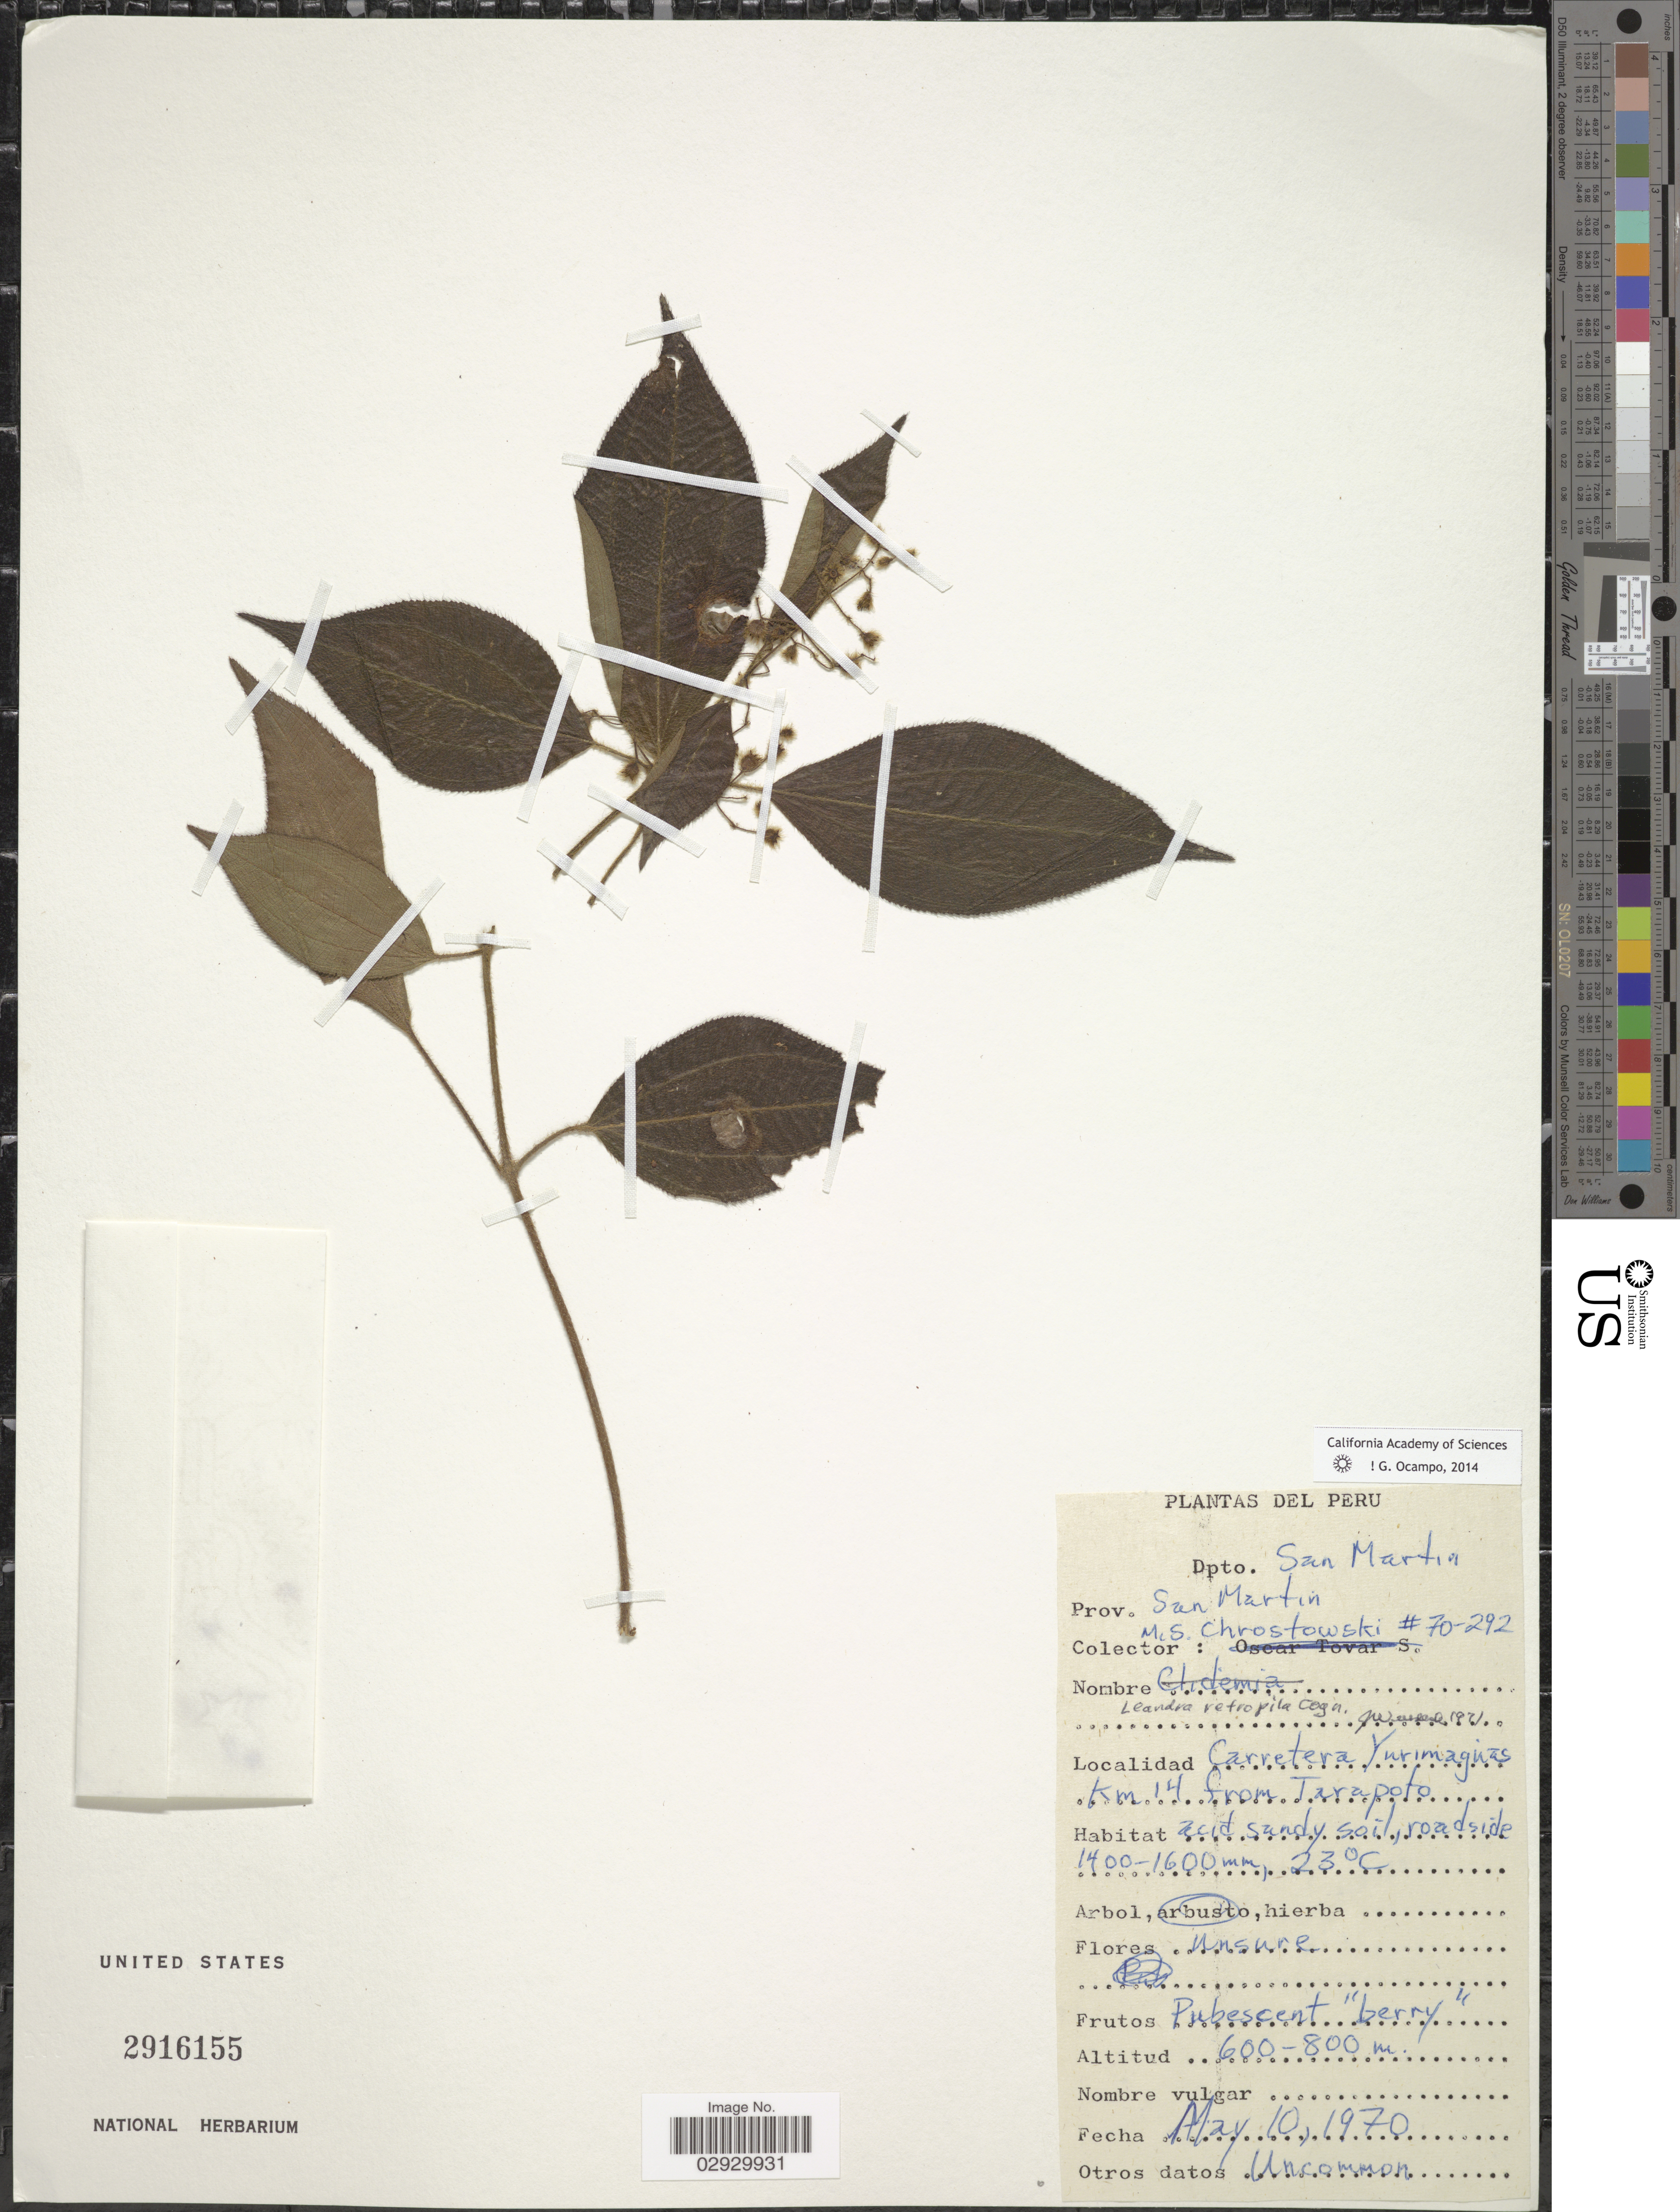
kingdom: Plantae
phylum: Tracheophyta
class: Magnoliopsida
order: Myrtales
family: Melastomataceae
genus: Leandra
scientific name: Leandra retropila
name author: Cogn.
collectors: M. Chrostowski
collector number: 70-292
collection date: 1970-05-10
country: Peru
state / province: San Martín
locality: Dpto. San Martin, Carretera Yurimaguas Km 14 from Tarapoto. 23° C.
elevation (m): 1400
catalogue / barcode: US 2916155